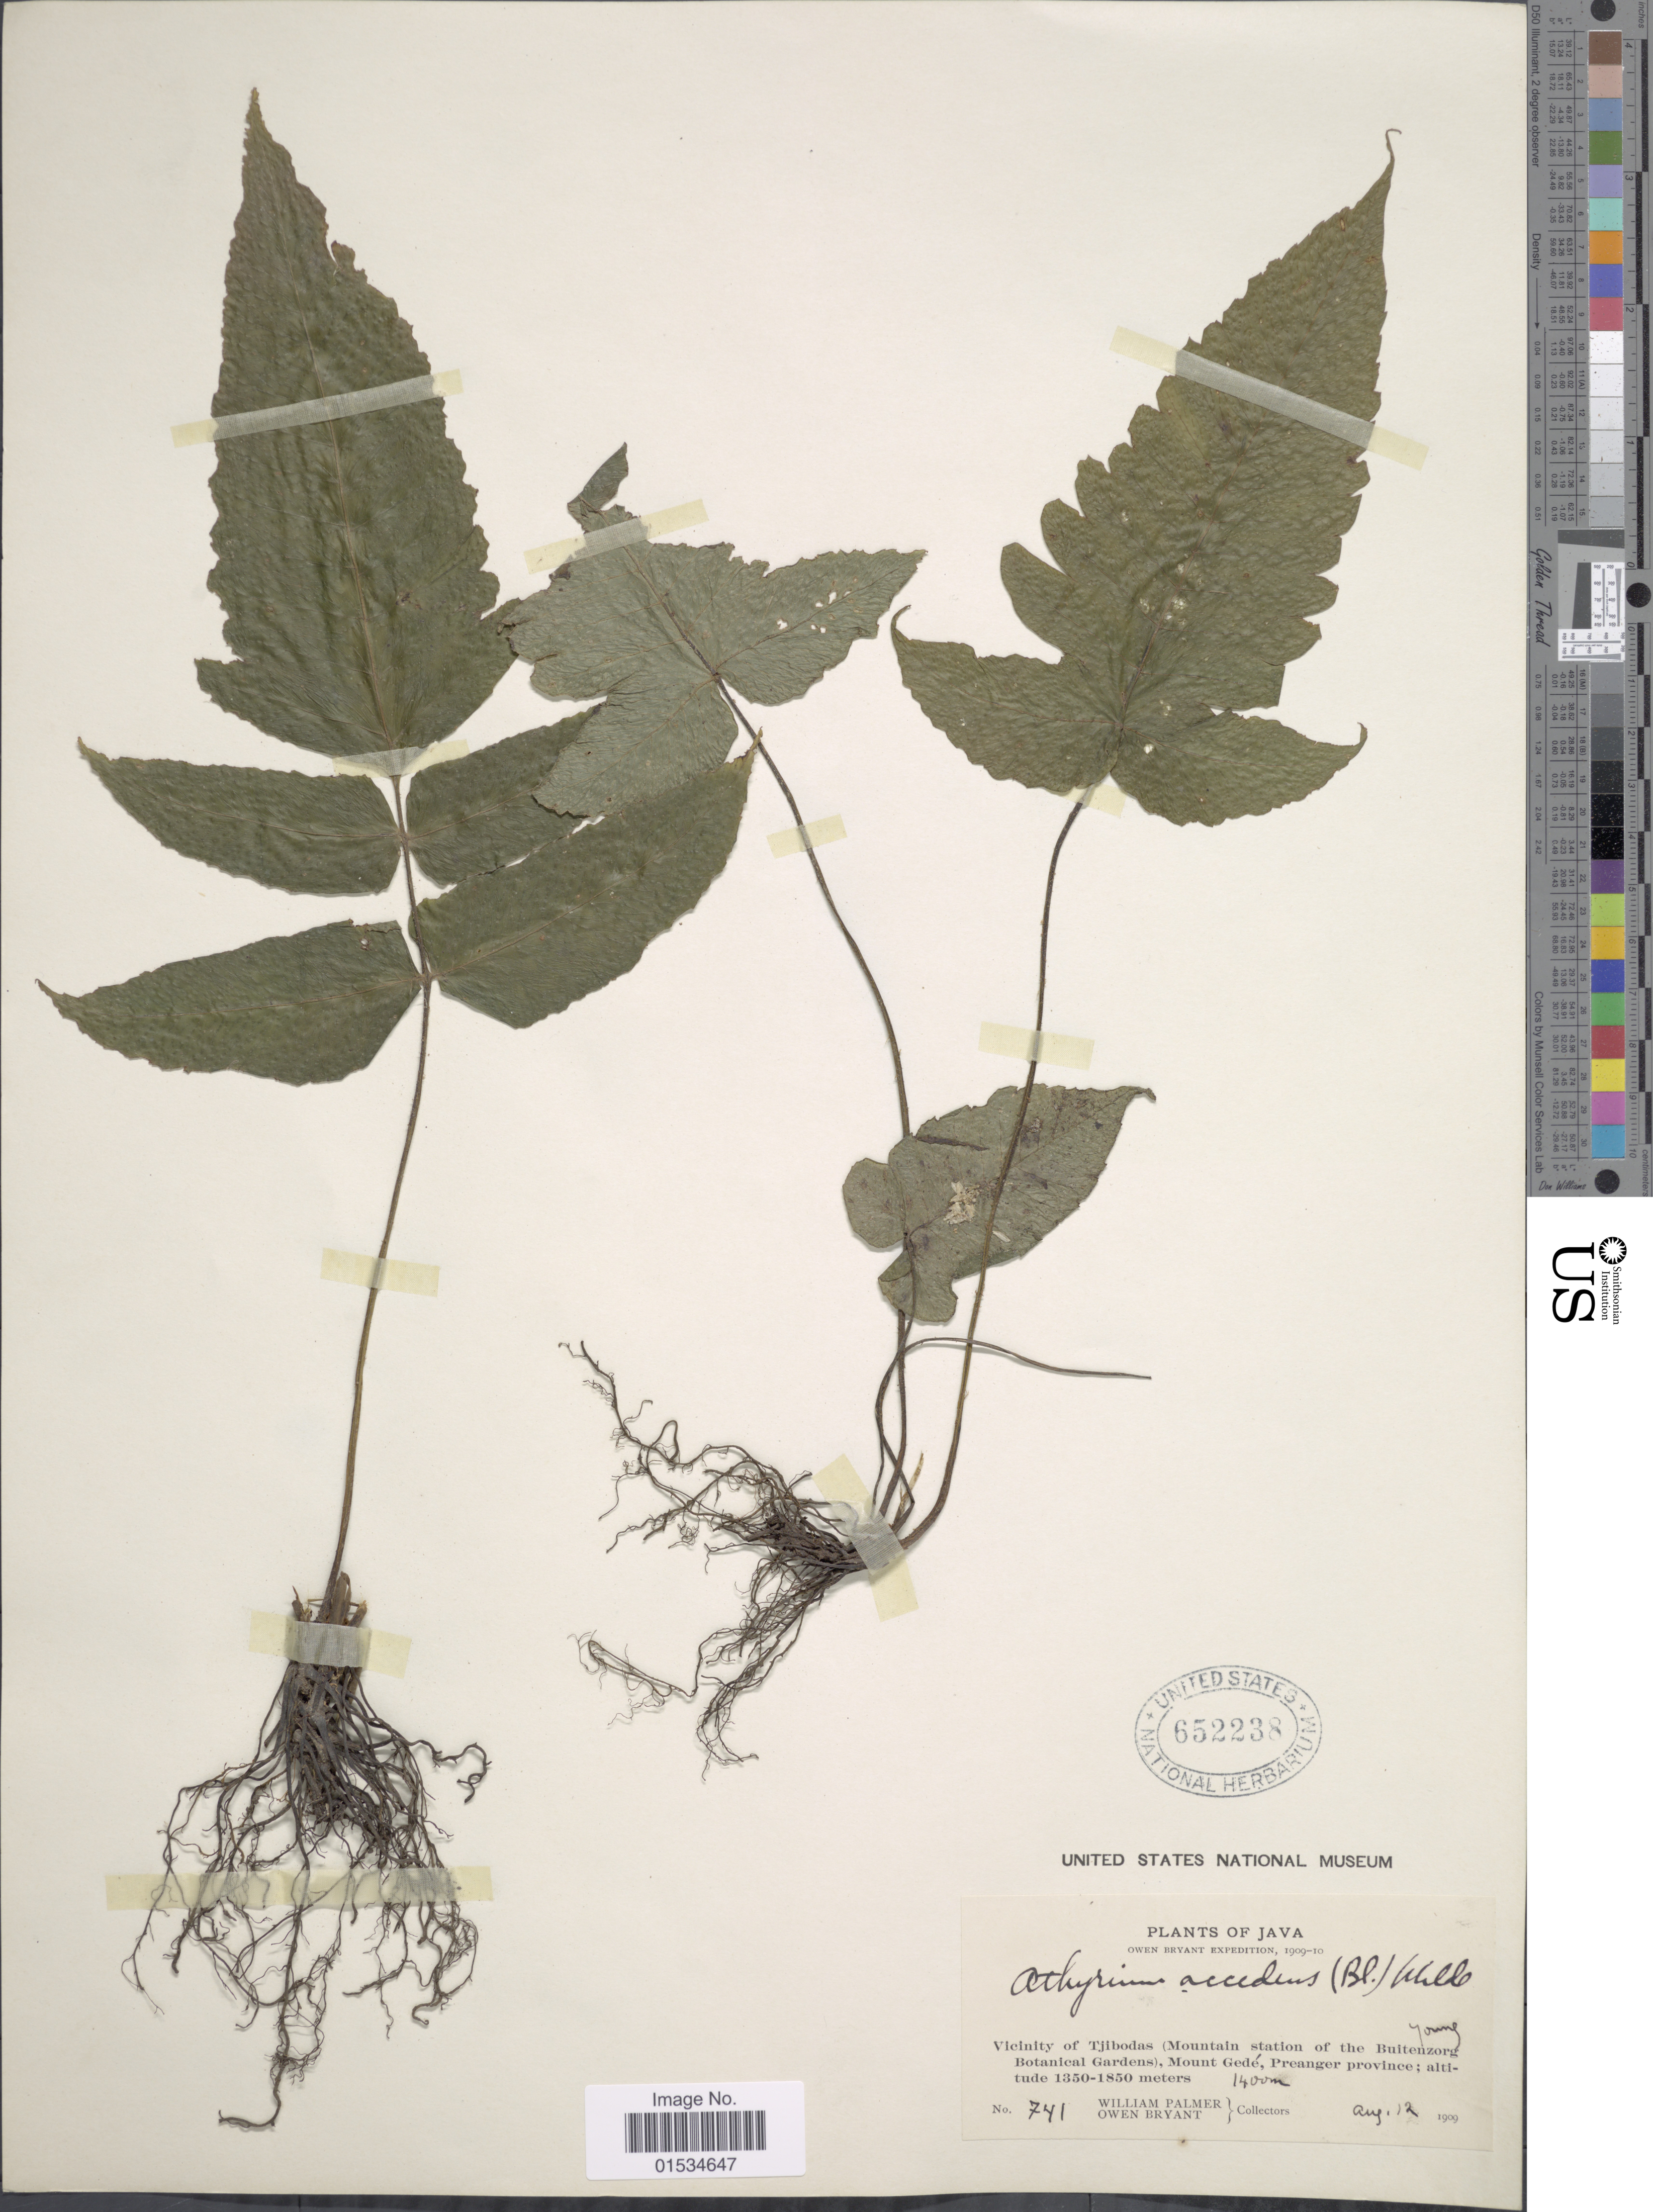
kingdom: Plantae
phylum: Tracheophyta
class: Polypodiopsida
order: Polypodiales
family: Athyriaceae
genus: Diplazium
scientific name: Diplazium accendens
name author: Blume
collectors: W. Palmer & O. Bryant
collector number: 741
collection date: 1909-08-12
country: Indonesia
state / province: Java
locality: Vicinity of Tjibodas (Mountain station of the Buitenzorg Botanical Gardens), Mount Gedé, Peanger Province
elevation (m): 1400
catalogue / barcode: US 652238